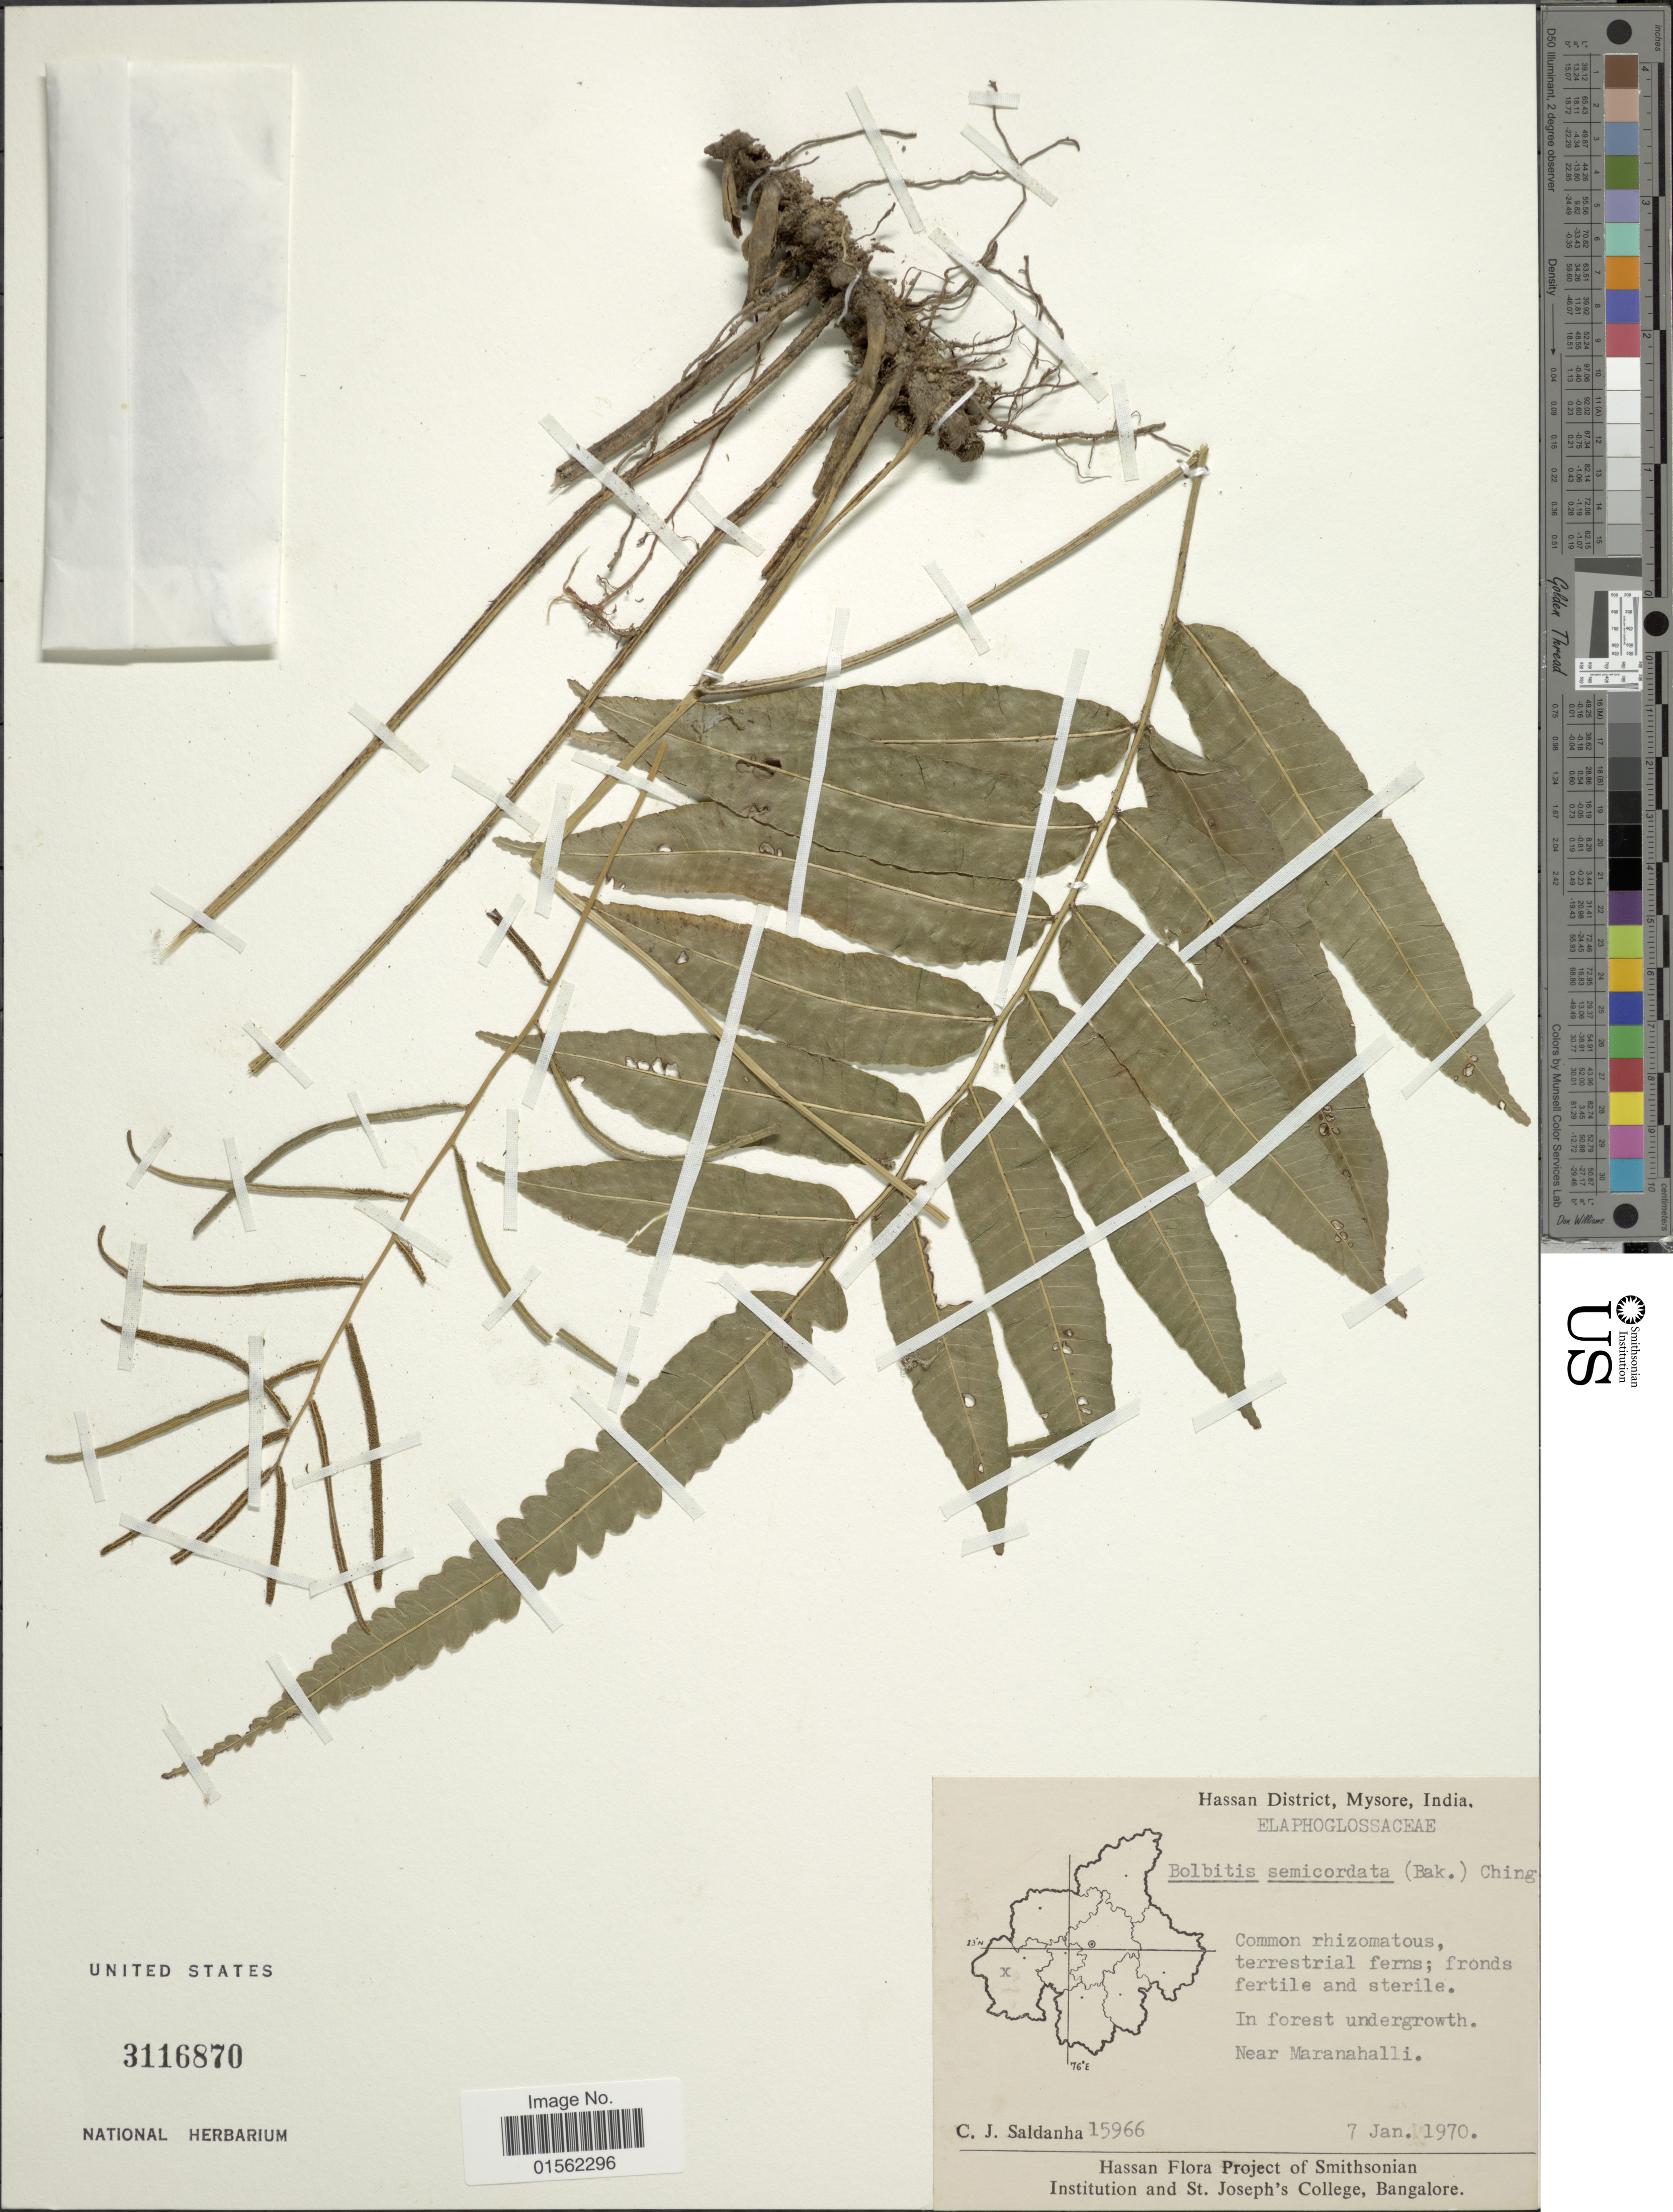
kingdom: Plantae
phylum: Tracheophyta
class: Polypodiopsida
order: Polypodiales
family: Dryopteridaceae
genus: Bolbitis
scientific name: Bolbitis semicordata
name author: (Baker) Ching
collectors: C. J. Saldanha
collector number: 15966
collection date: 1970-01-07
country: India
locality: Hassan District, Mysore, in forest undergrowth, near Maranahalli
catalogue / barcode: US 3116870